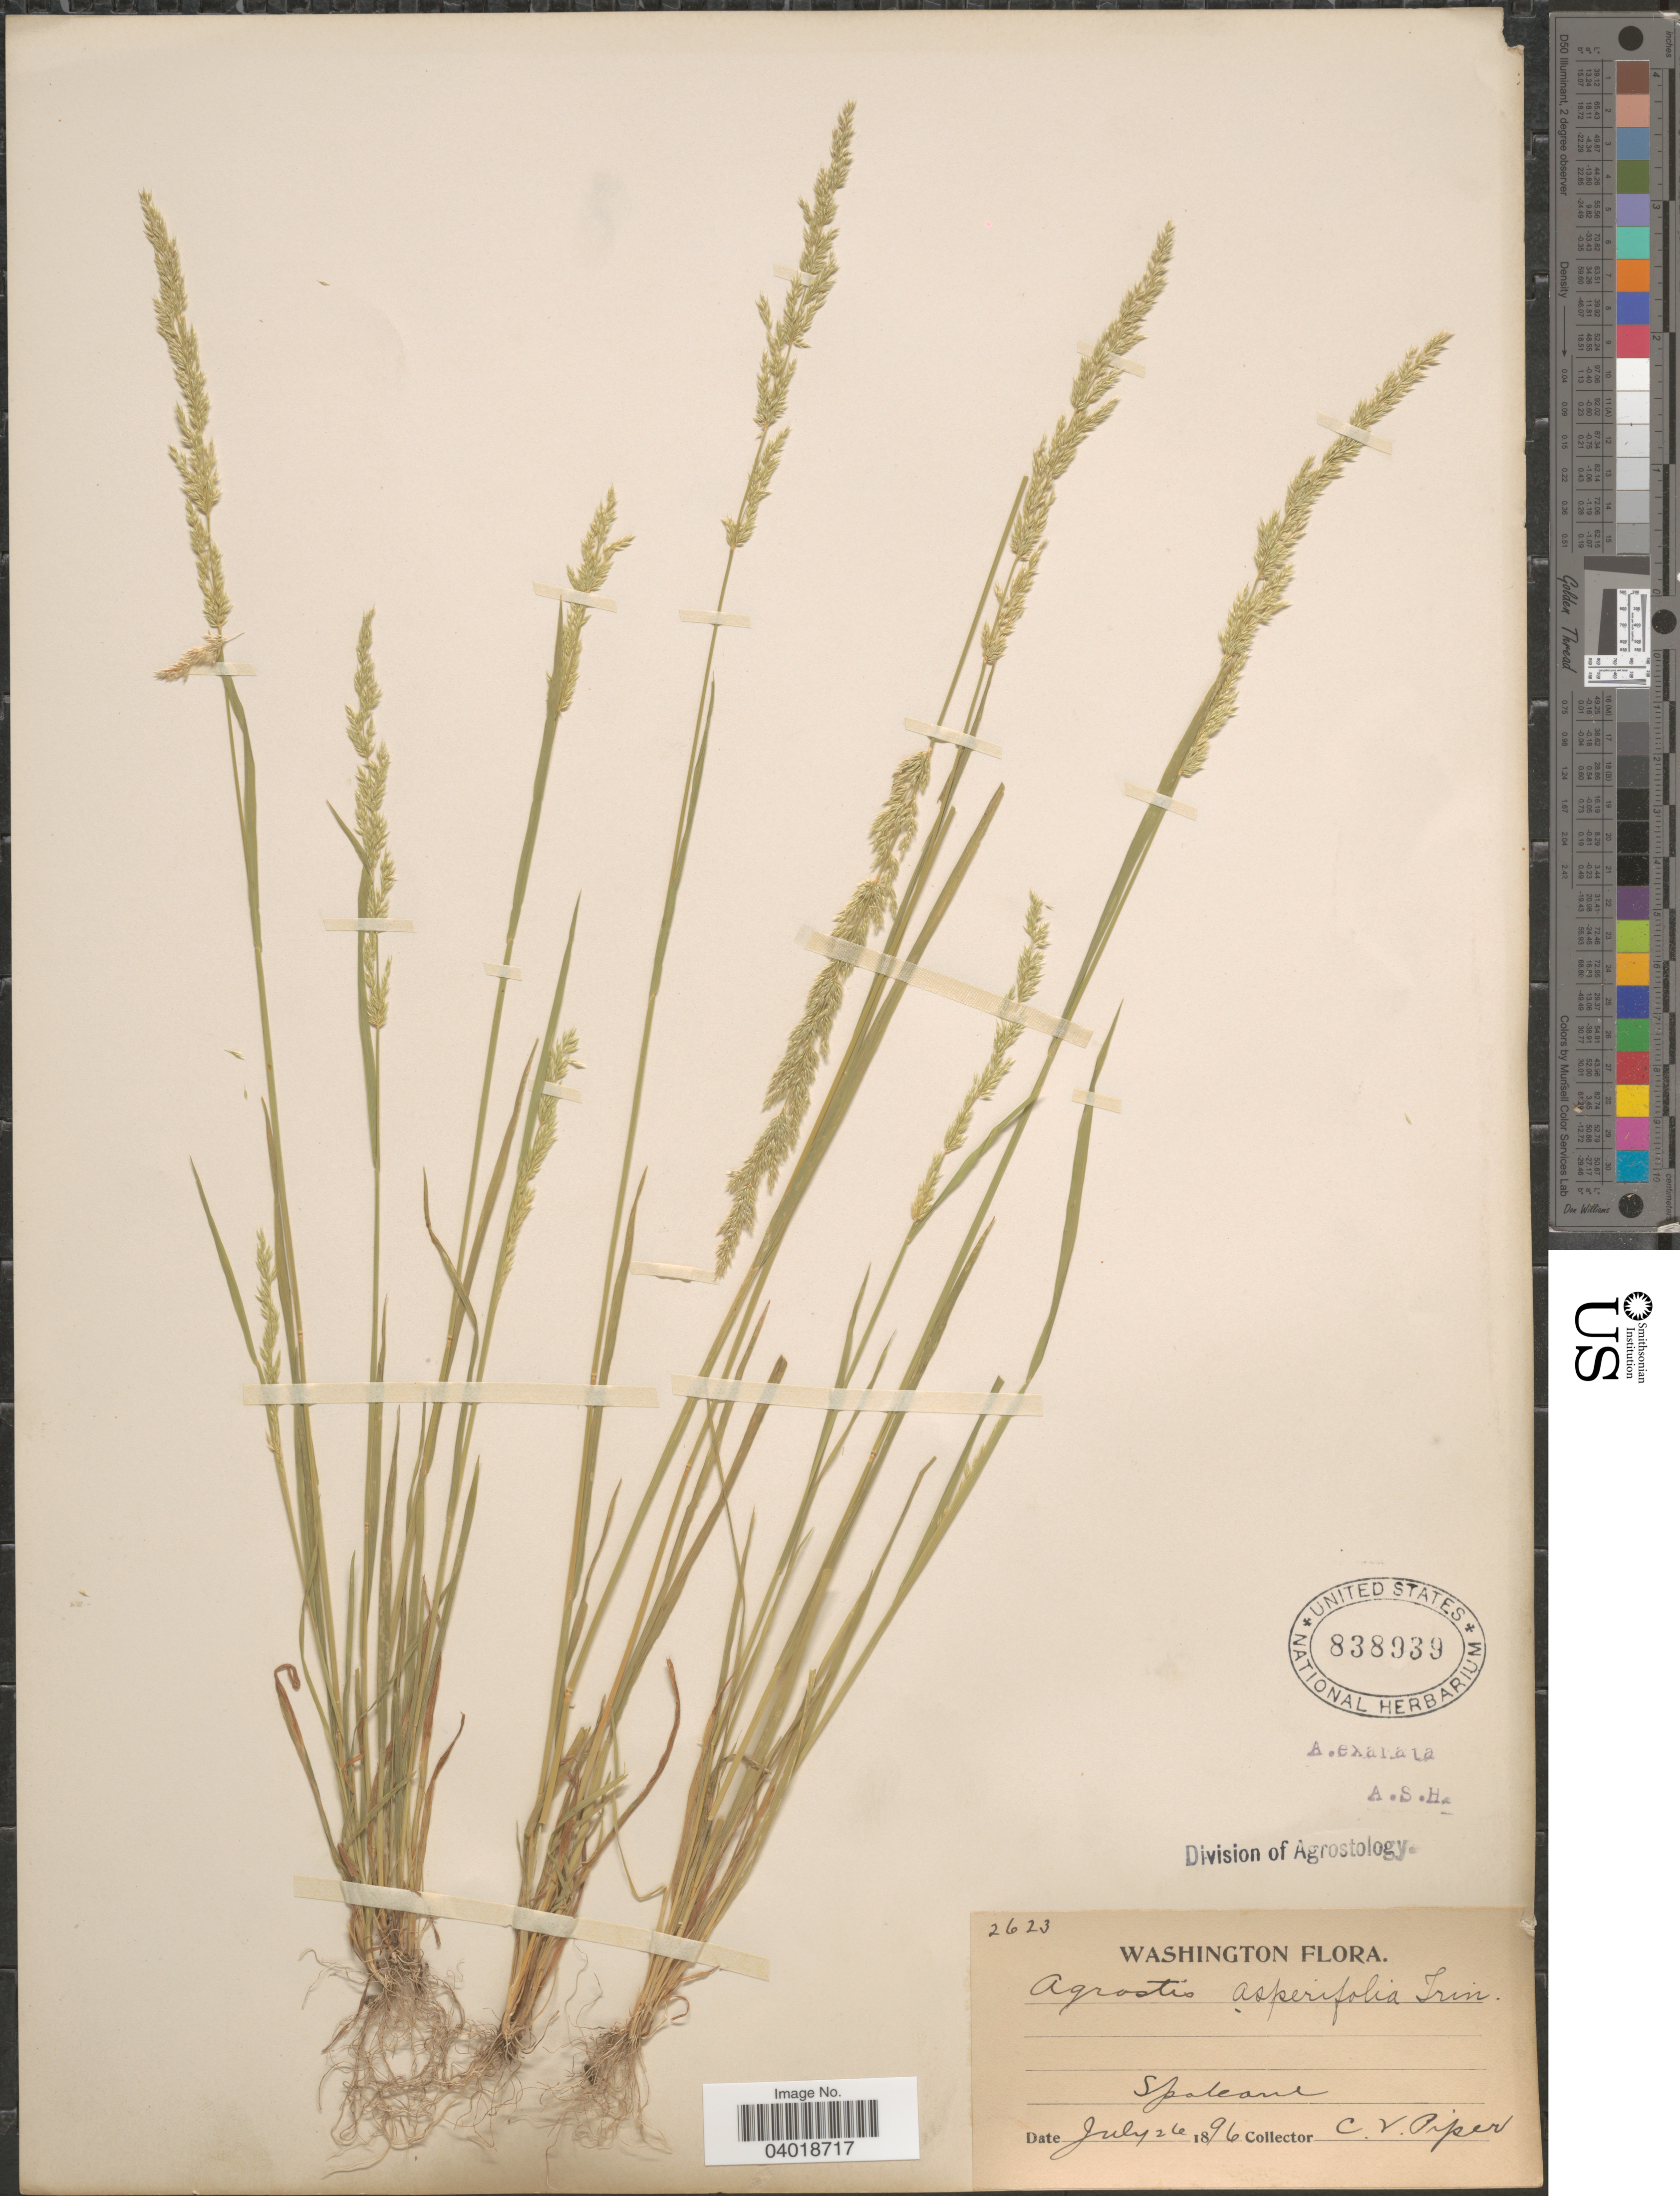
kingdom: Plantae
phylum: Tracheophyta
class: Liliopsida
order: Poales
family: Poaceae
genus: Agrostis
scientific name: Agrostis exarata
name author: Trin.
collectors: C. V. Piper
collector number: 2623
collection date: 1896-07-26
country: United States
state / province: Washington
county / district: Spokane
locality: Spokane.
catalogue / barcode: US 838939